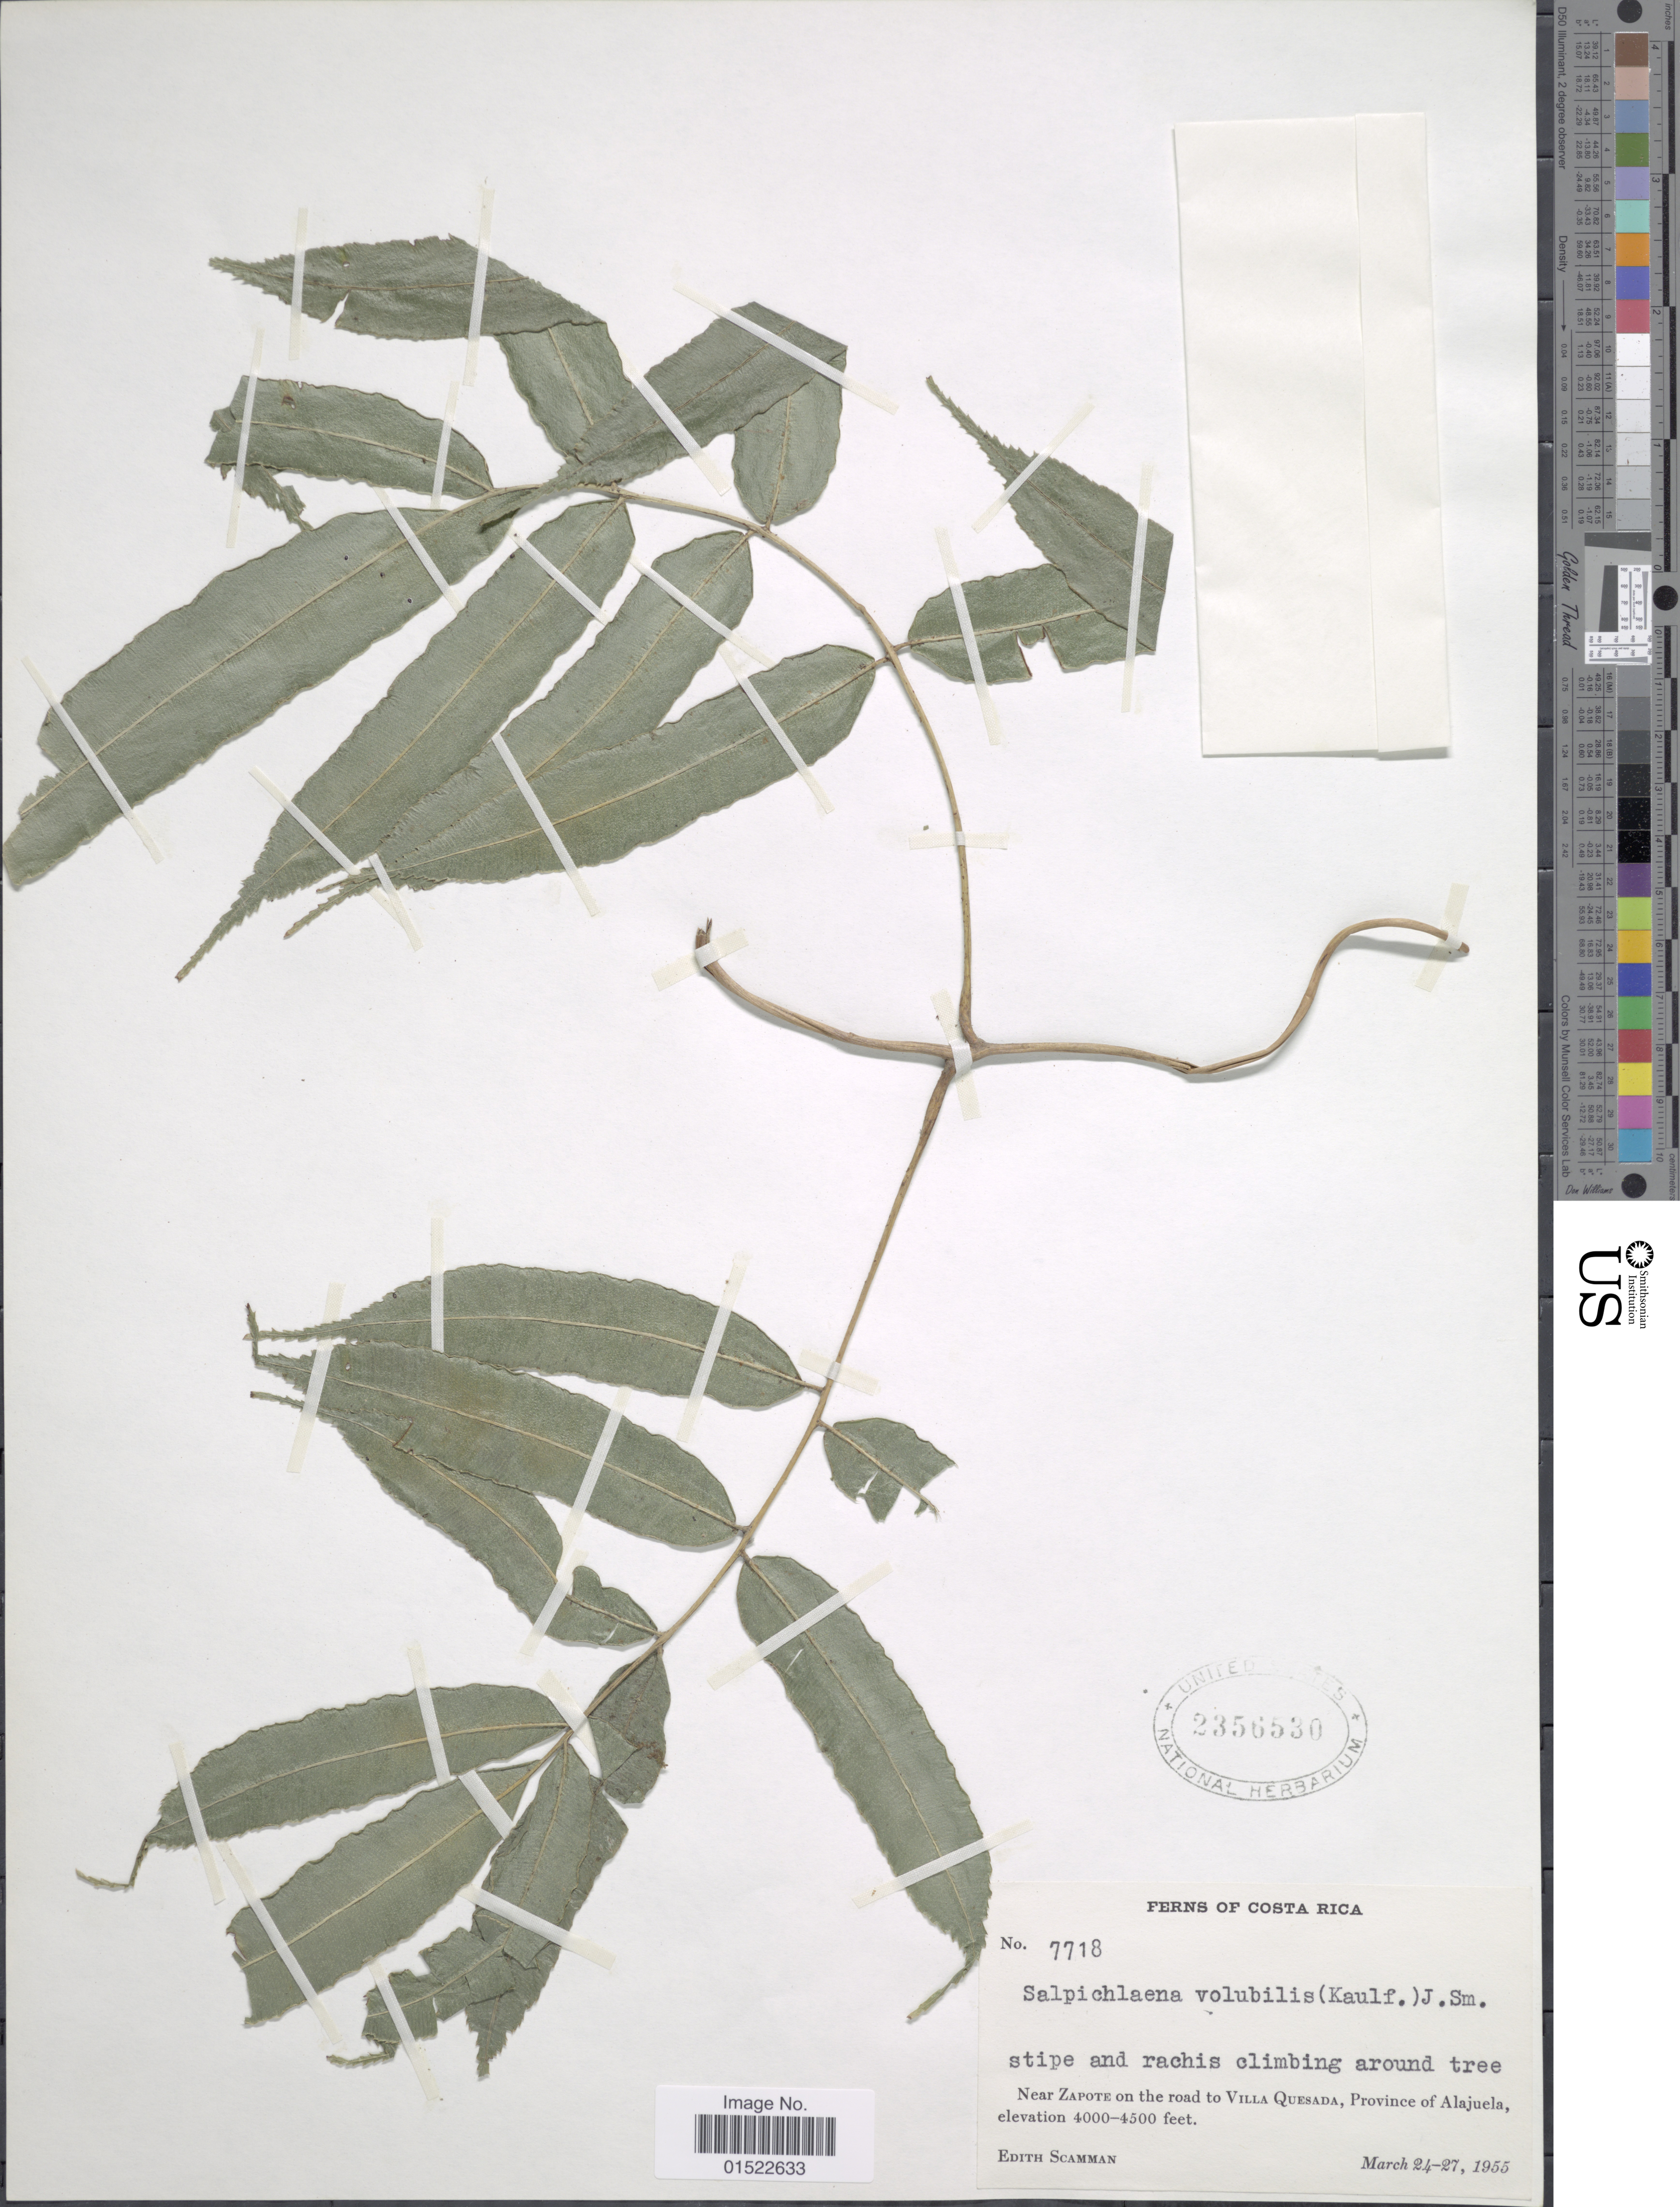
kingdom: Plantae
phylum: Tracheophyta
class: Polypodiopsida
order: Polypodiales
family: Blechnaceae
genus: Salpichlaena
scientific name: Salpichlaena volubilis subsp. volubilis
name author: (Kaulf.) J. Sm.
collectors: E. Scamman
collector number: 7718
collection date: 1955-03-24/1955-03-27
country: Costa Rica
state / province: Alajuela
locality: Near Zapote on the road to Villa Quesada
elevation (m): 1219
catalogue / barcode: US 2356530